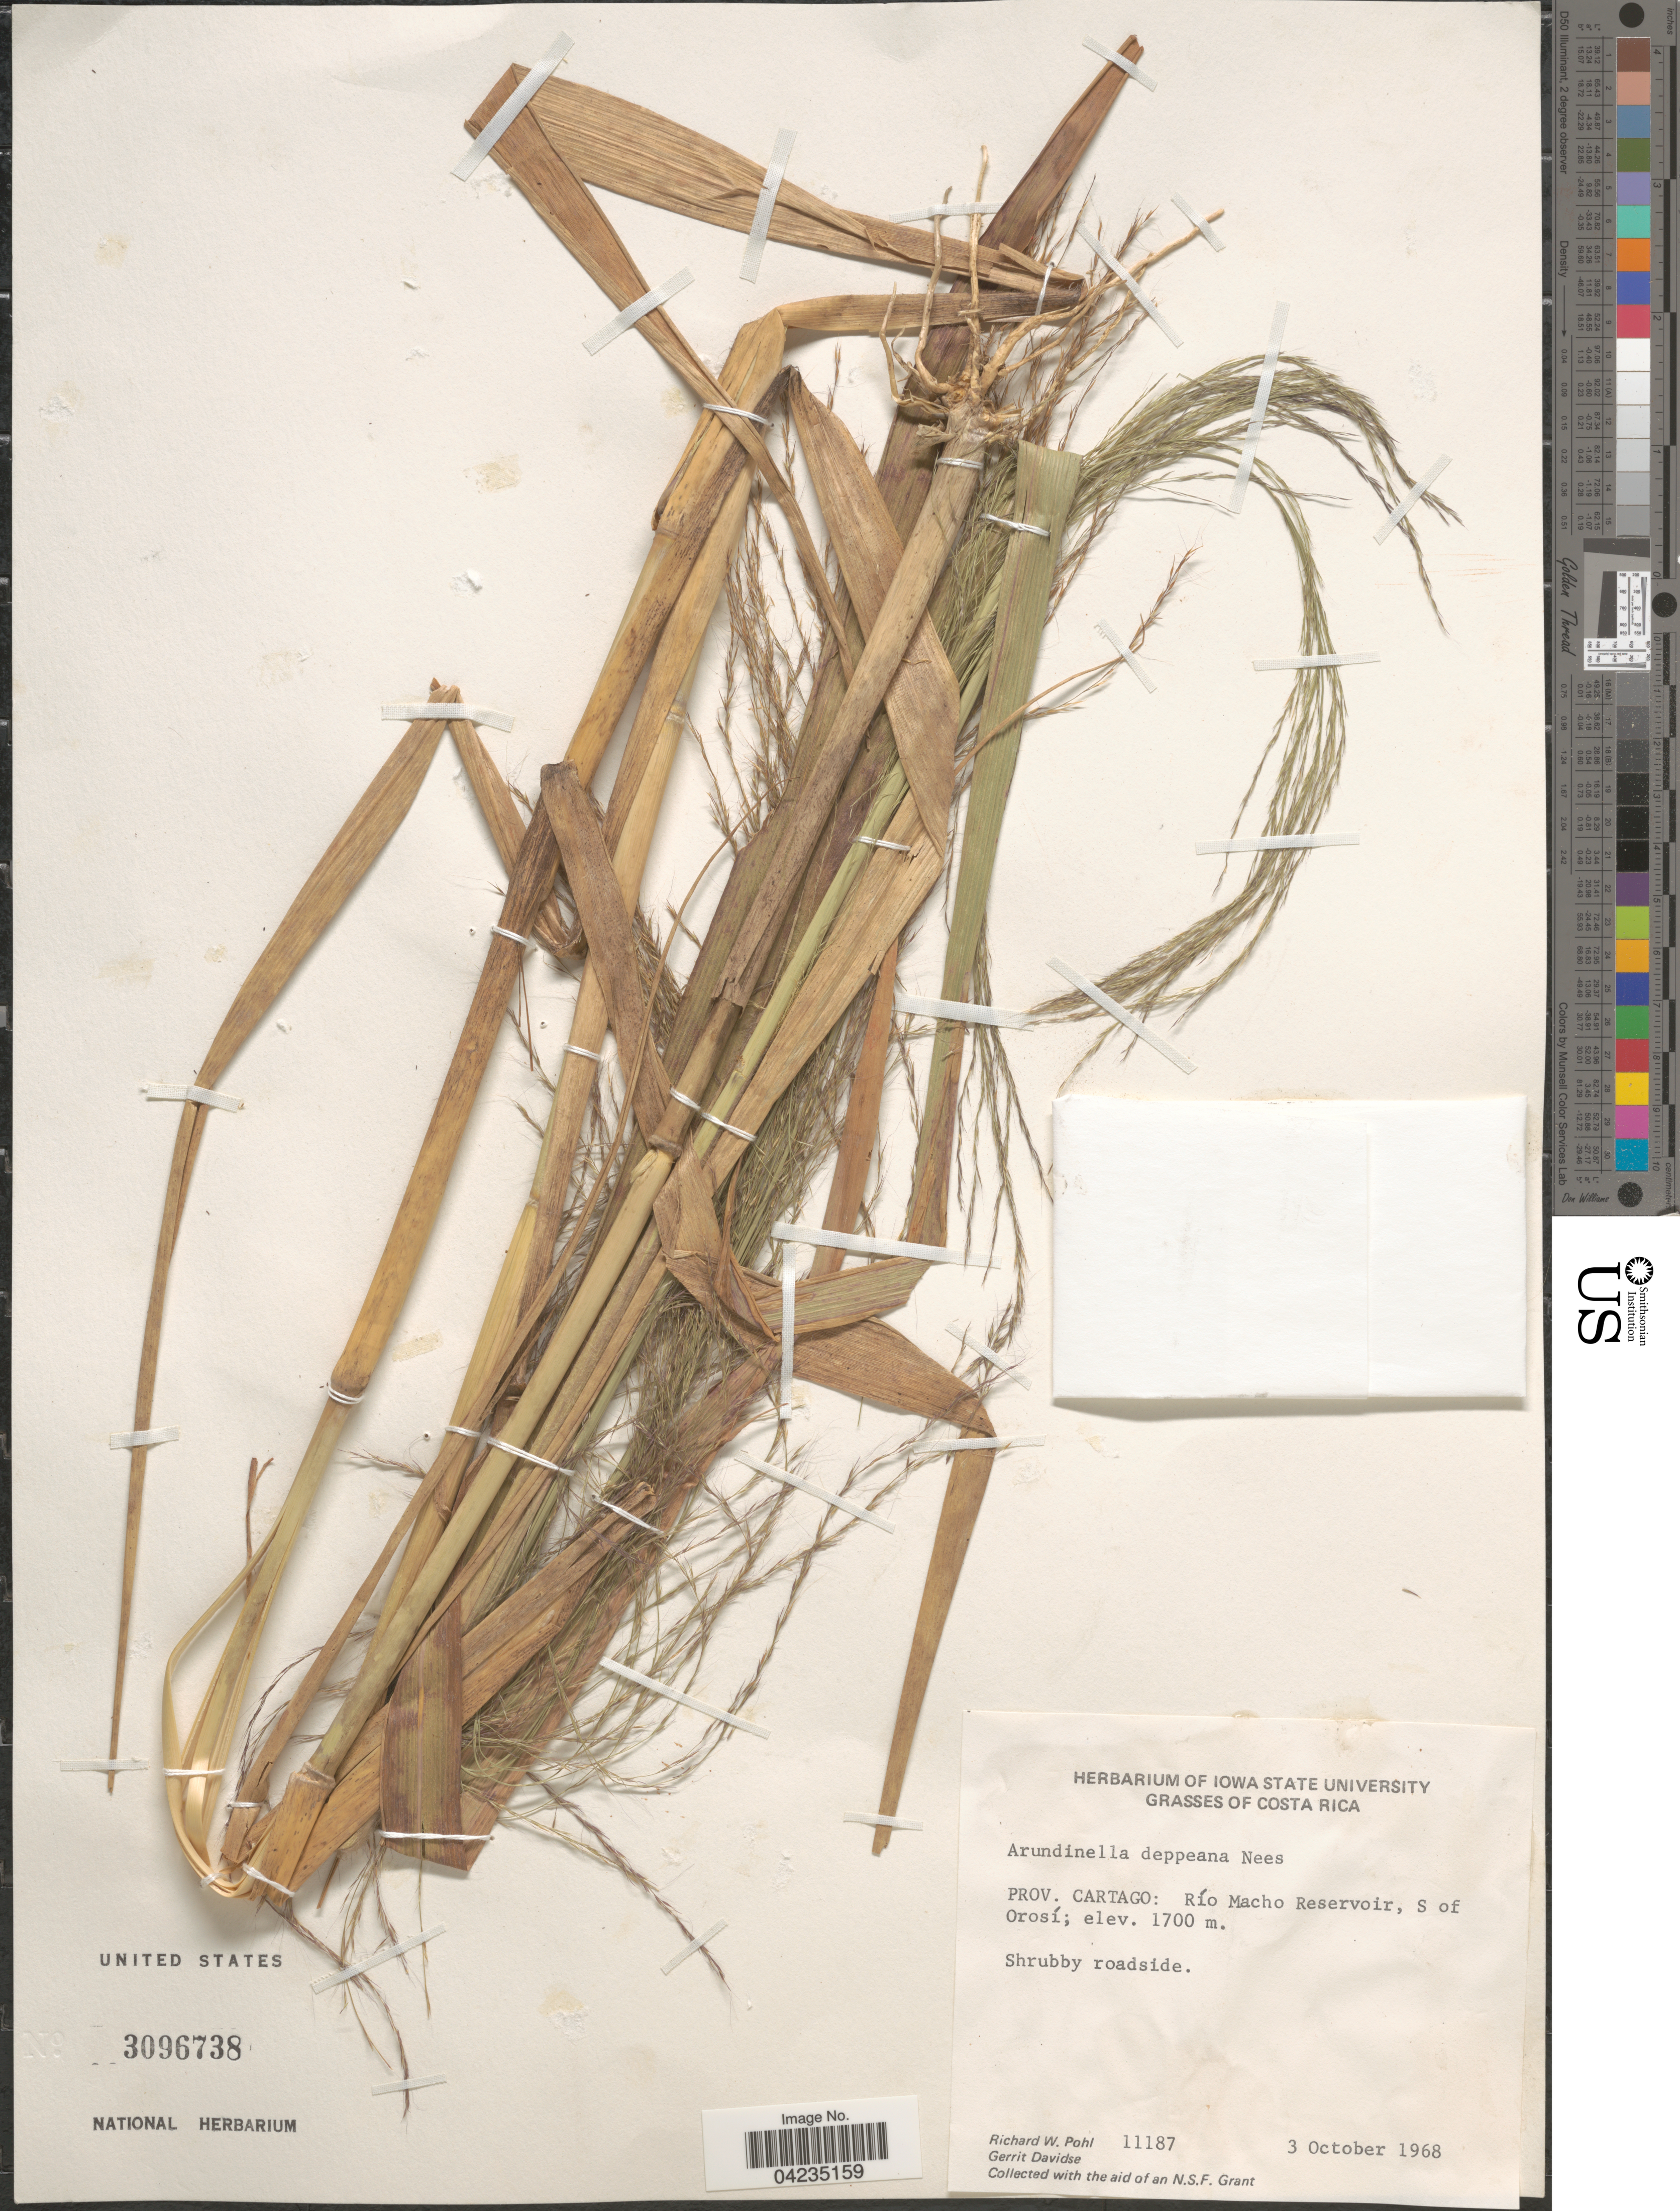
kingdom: Plantae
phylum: Tracheophyta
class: Liliopsida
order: Poales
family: Poaceae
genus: Arundinella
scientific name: Arundinella deppeana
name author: Nees ex Steud.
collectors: R. W. Pohl & G. Davidse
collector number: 11187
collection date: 1968-10-03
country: Costa Rica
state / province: Cartago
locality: Río Macho Reservoir, S of Orosí.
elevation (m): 1700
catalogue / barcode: US 3096738